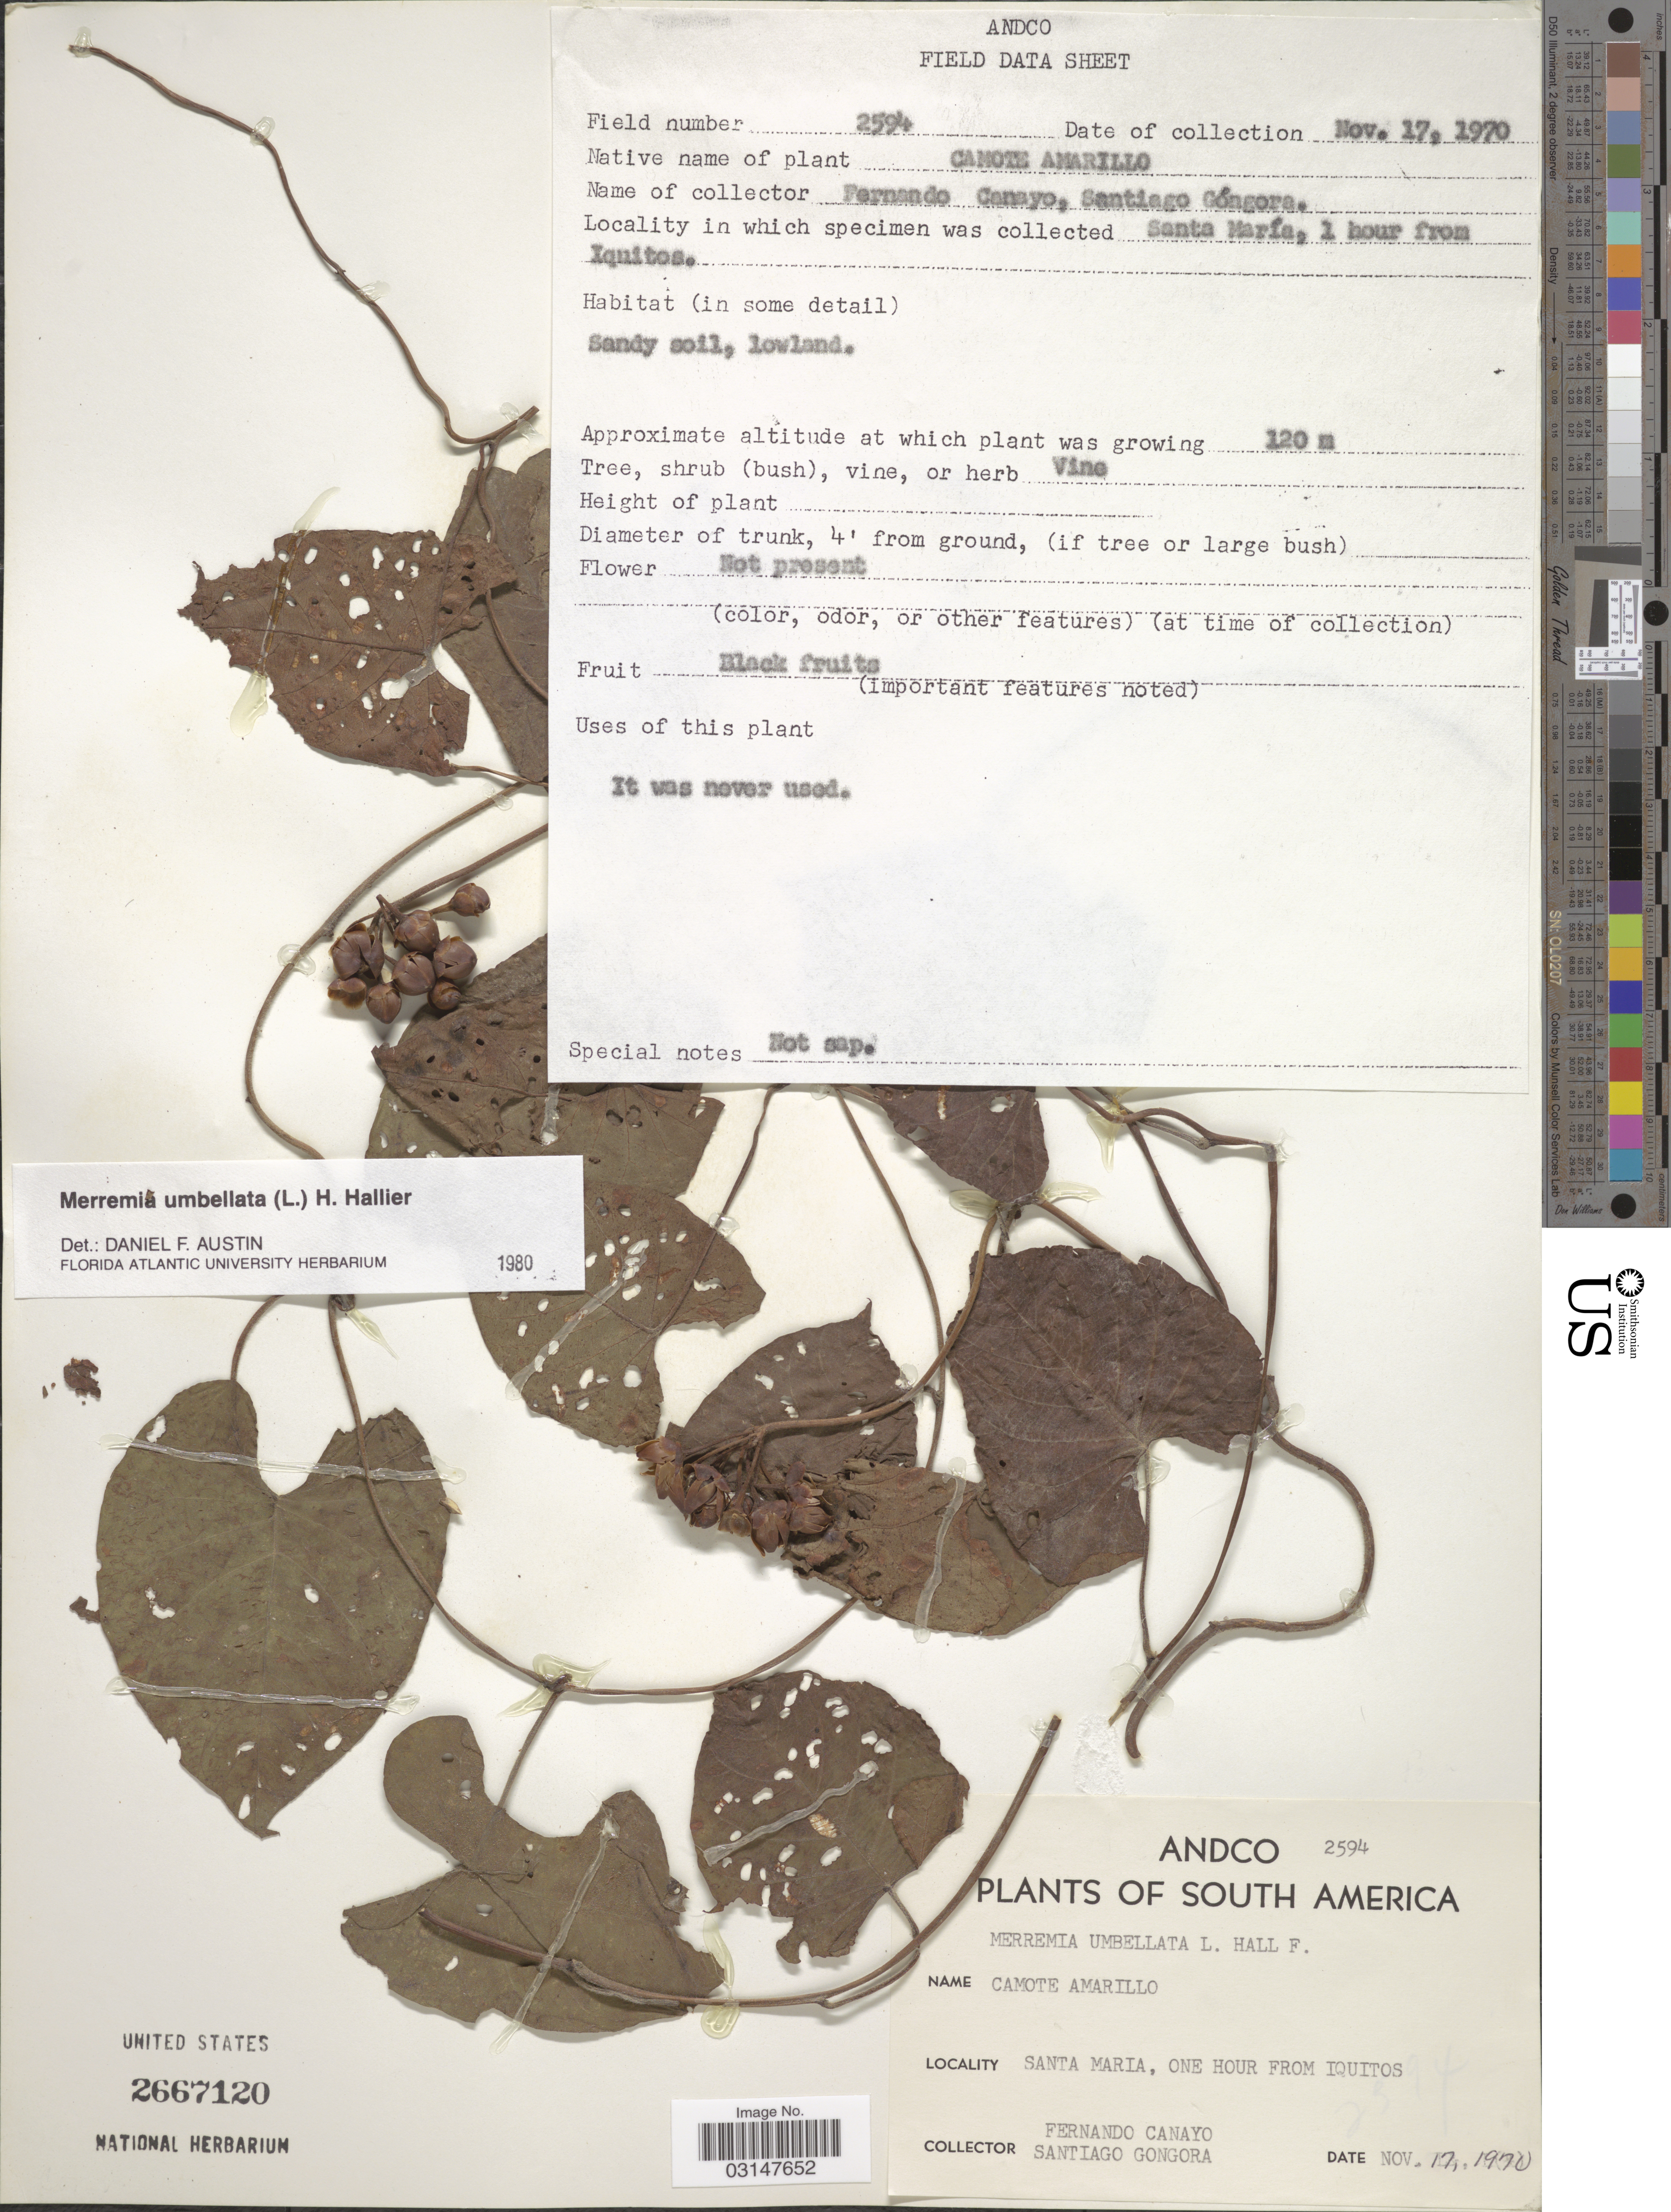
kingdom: Plantae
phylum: Tracheophyta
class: Magnoliopsida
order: Solanales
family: Convolvulaceae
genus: Camonea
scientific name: Camonea umbellata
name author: (L.) A. R. Simões & Staples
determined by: Strong, Mark T., (BOT), Smithsonian Institution - National Museum of Natural History (UNITED STATES)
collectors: F. Canayo & S. Góngora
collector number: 2594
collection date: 1970-11-17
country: Vanuatu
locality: ANDCO, Santa Maria, One hour from Iquitos.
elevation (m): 120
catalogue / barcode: US 2667120